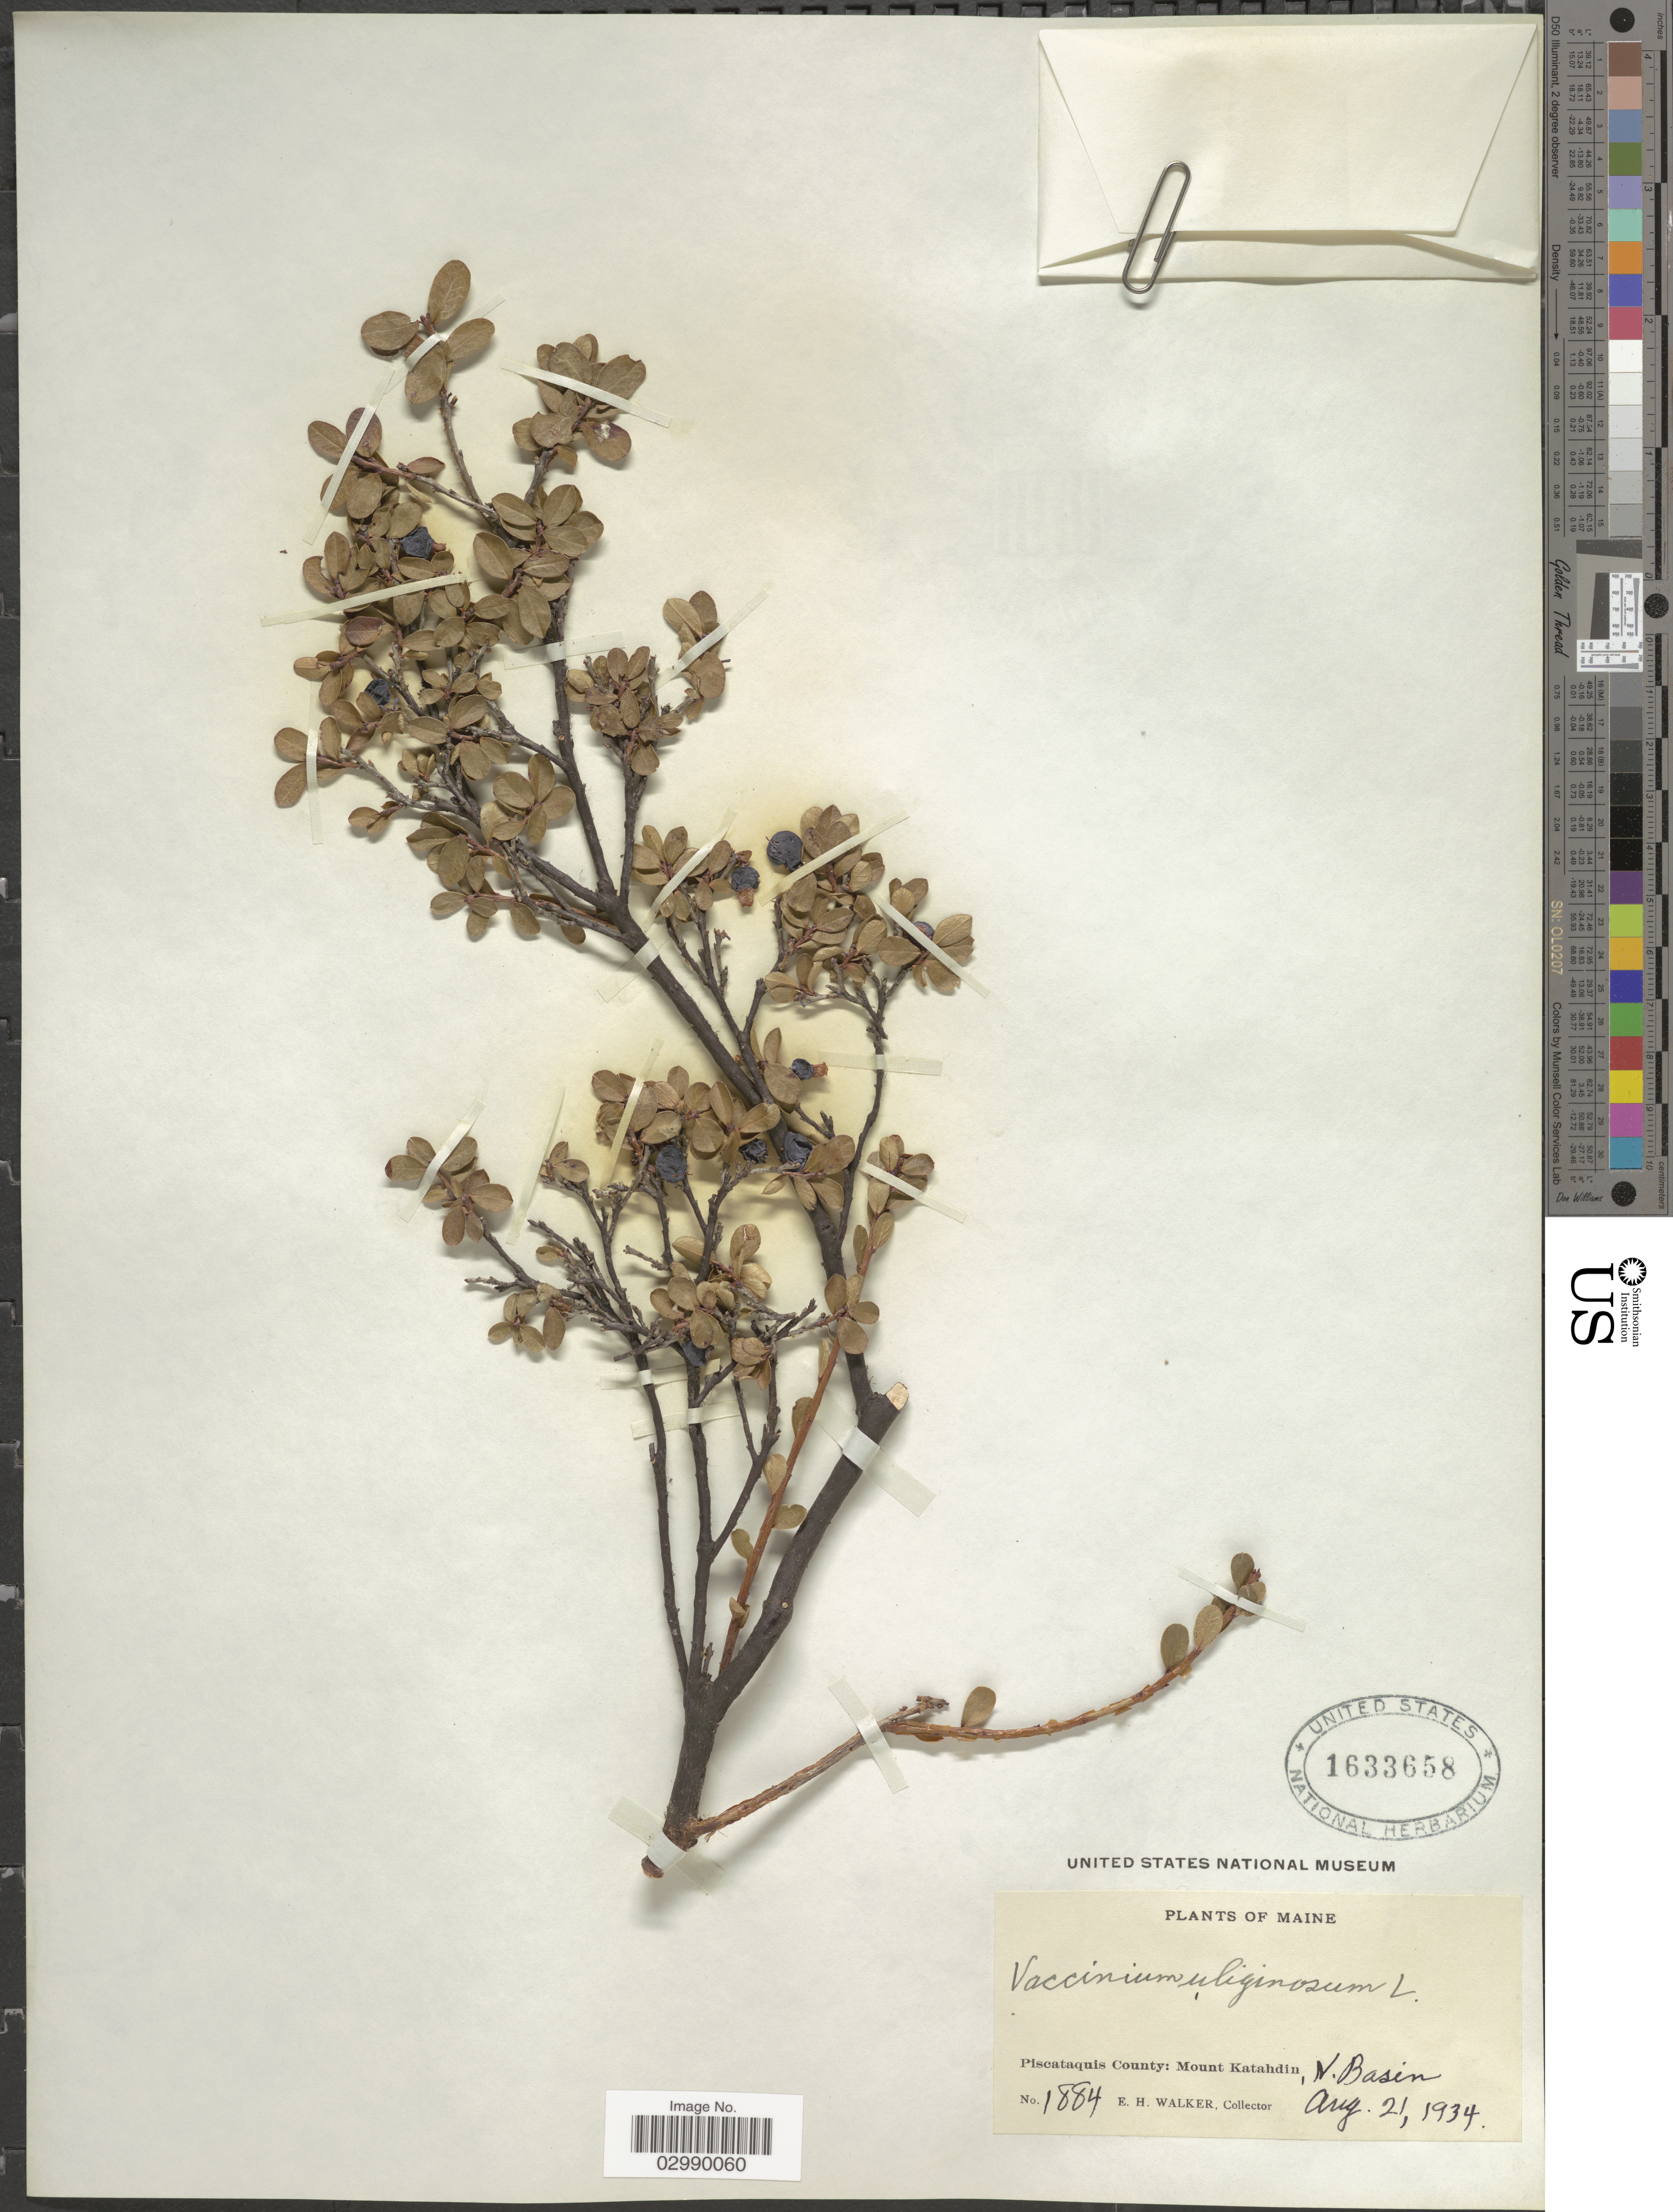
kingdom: Plantae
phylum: Tracheophyta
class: Magnoliopsida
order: Ericales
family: Ericaceae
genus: Vaccinium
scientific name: Vaccinium uliginosum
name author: L.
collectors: E. H. Walker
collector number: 1884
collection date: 1934-08-21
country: United States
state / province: Maine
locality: Piscataquis County, Mount Katahdin, N. Basin.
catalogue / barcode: US 1633658